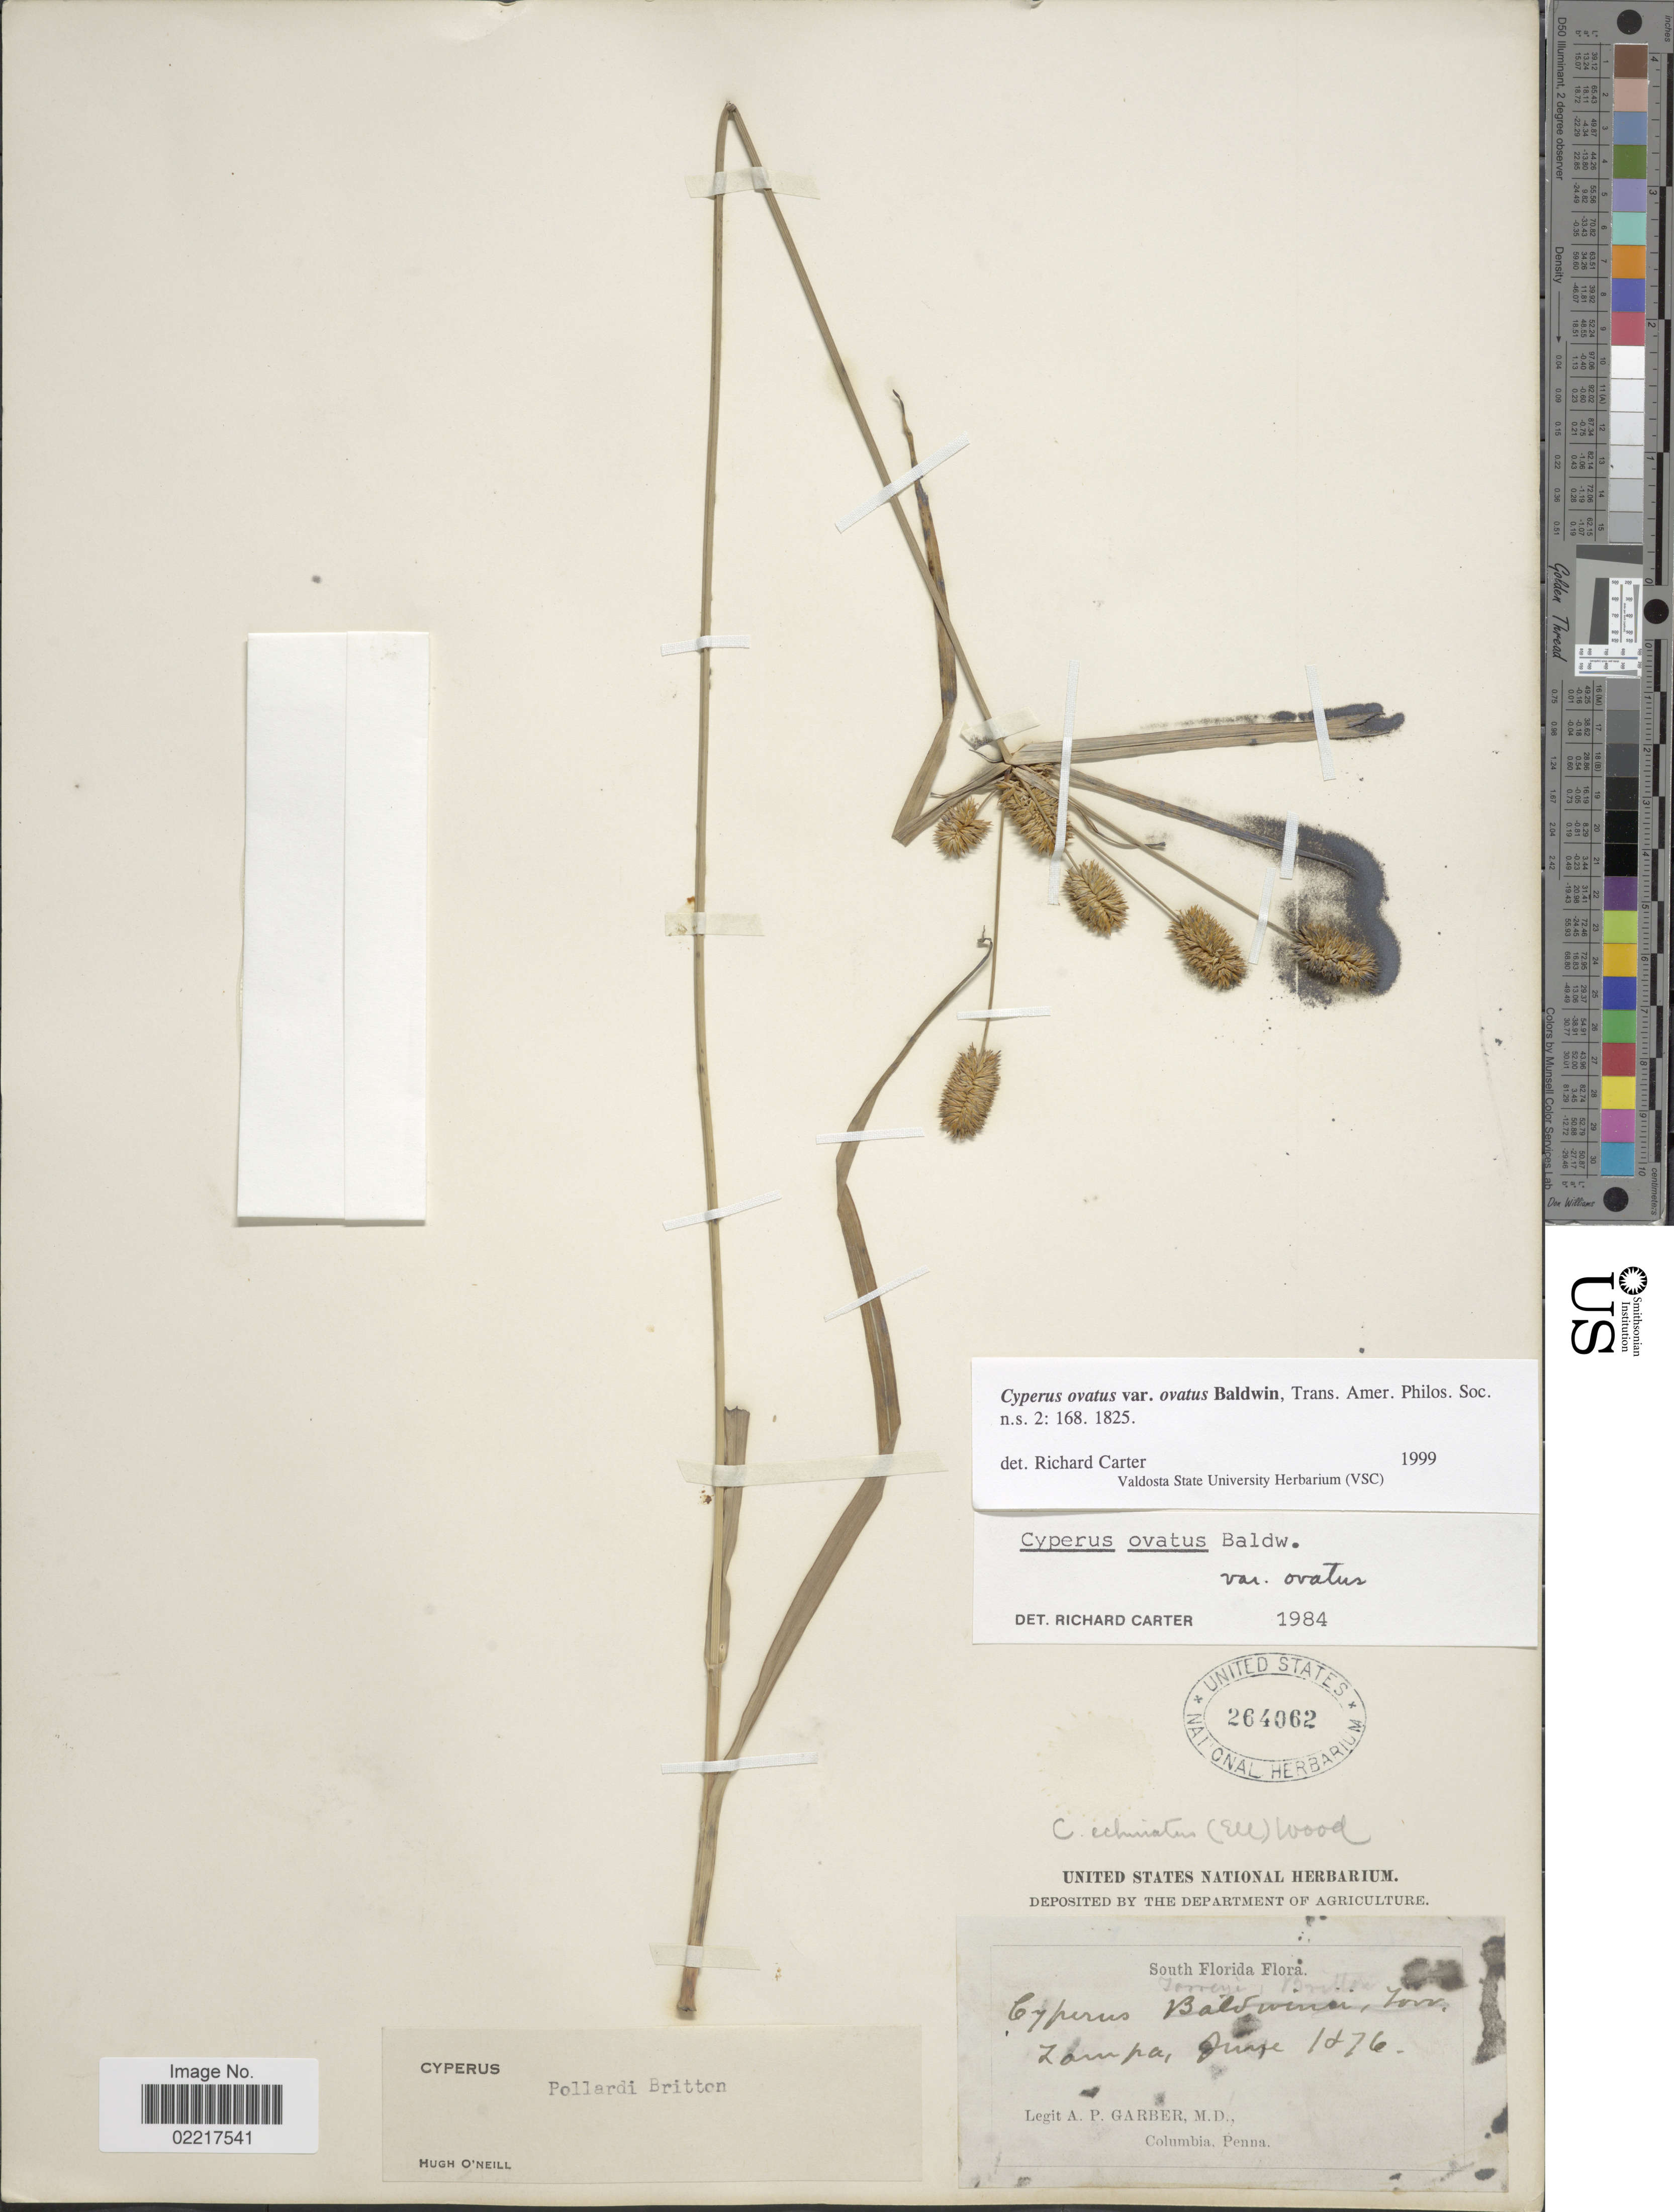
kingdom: Plantae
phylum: Tracheophyta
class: Liliopsida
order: Poales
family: Cyperaceae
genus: Cyperus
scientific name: Cyperus ovatus var. ovatus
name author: Baldwin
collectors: A. P. Garber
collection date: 1876-06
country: United States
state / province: Florida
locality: South Florida, Zampa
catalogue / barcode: US 264062